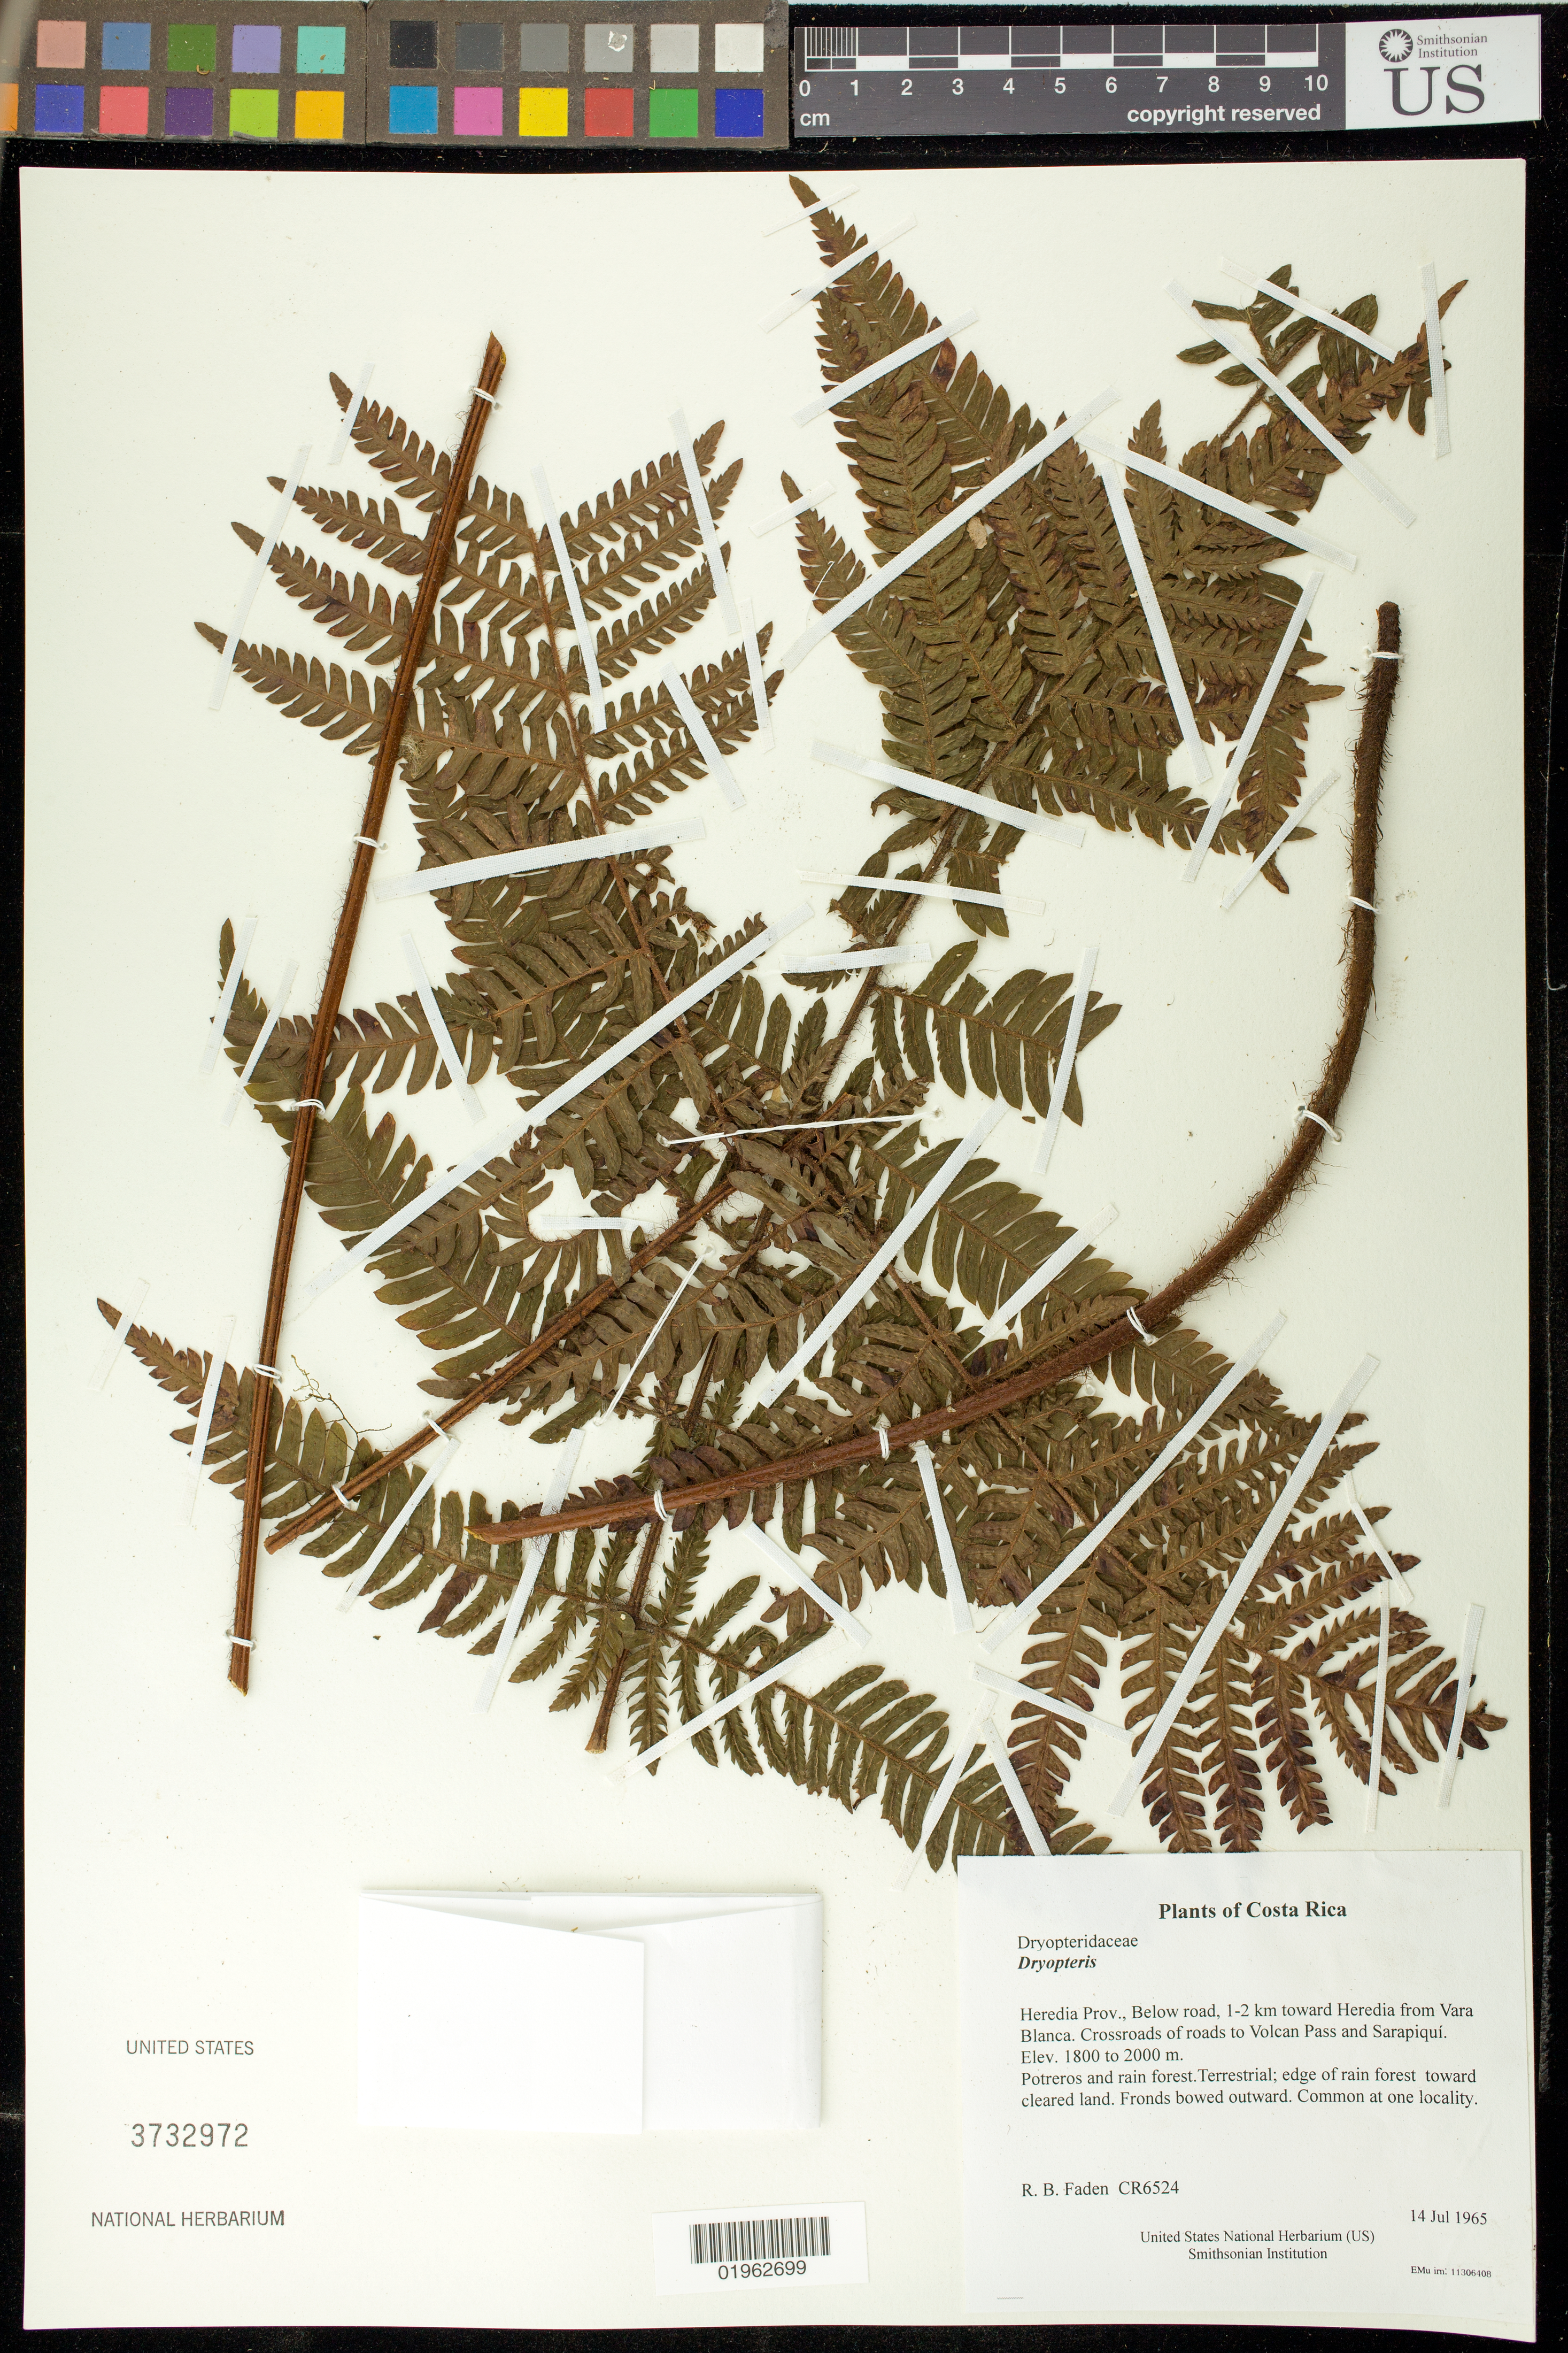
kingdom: Plantae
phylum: Tracheophyta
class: Polypodiopsida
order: Polypodiales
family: Dryopteridaceae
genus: Dryopteris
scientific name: Dryopteris sp.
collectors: R. B. Faden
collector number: CR6524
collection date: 1965-07-14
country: Costa Rica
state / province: Heredia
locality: Below road, 1-2 km toward Heredia from Vara Blanca. Crossroads of roads to Volcan Pass and Sarapiquí.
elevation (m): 1800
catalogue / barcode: US 3732972